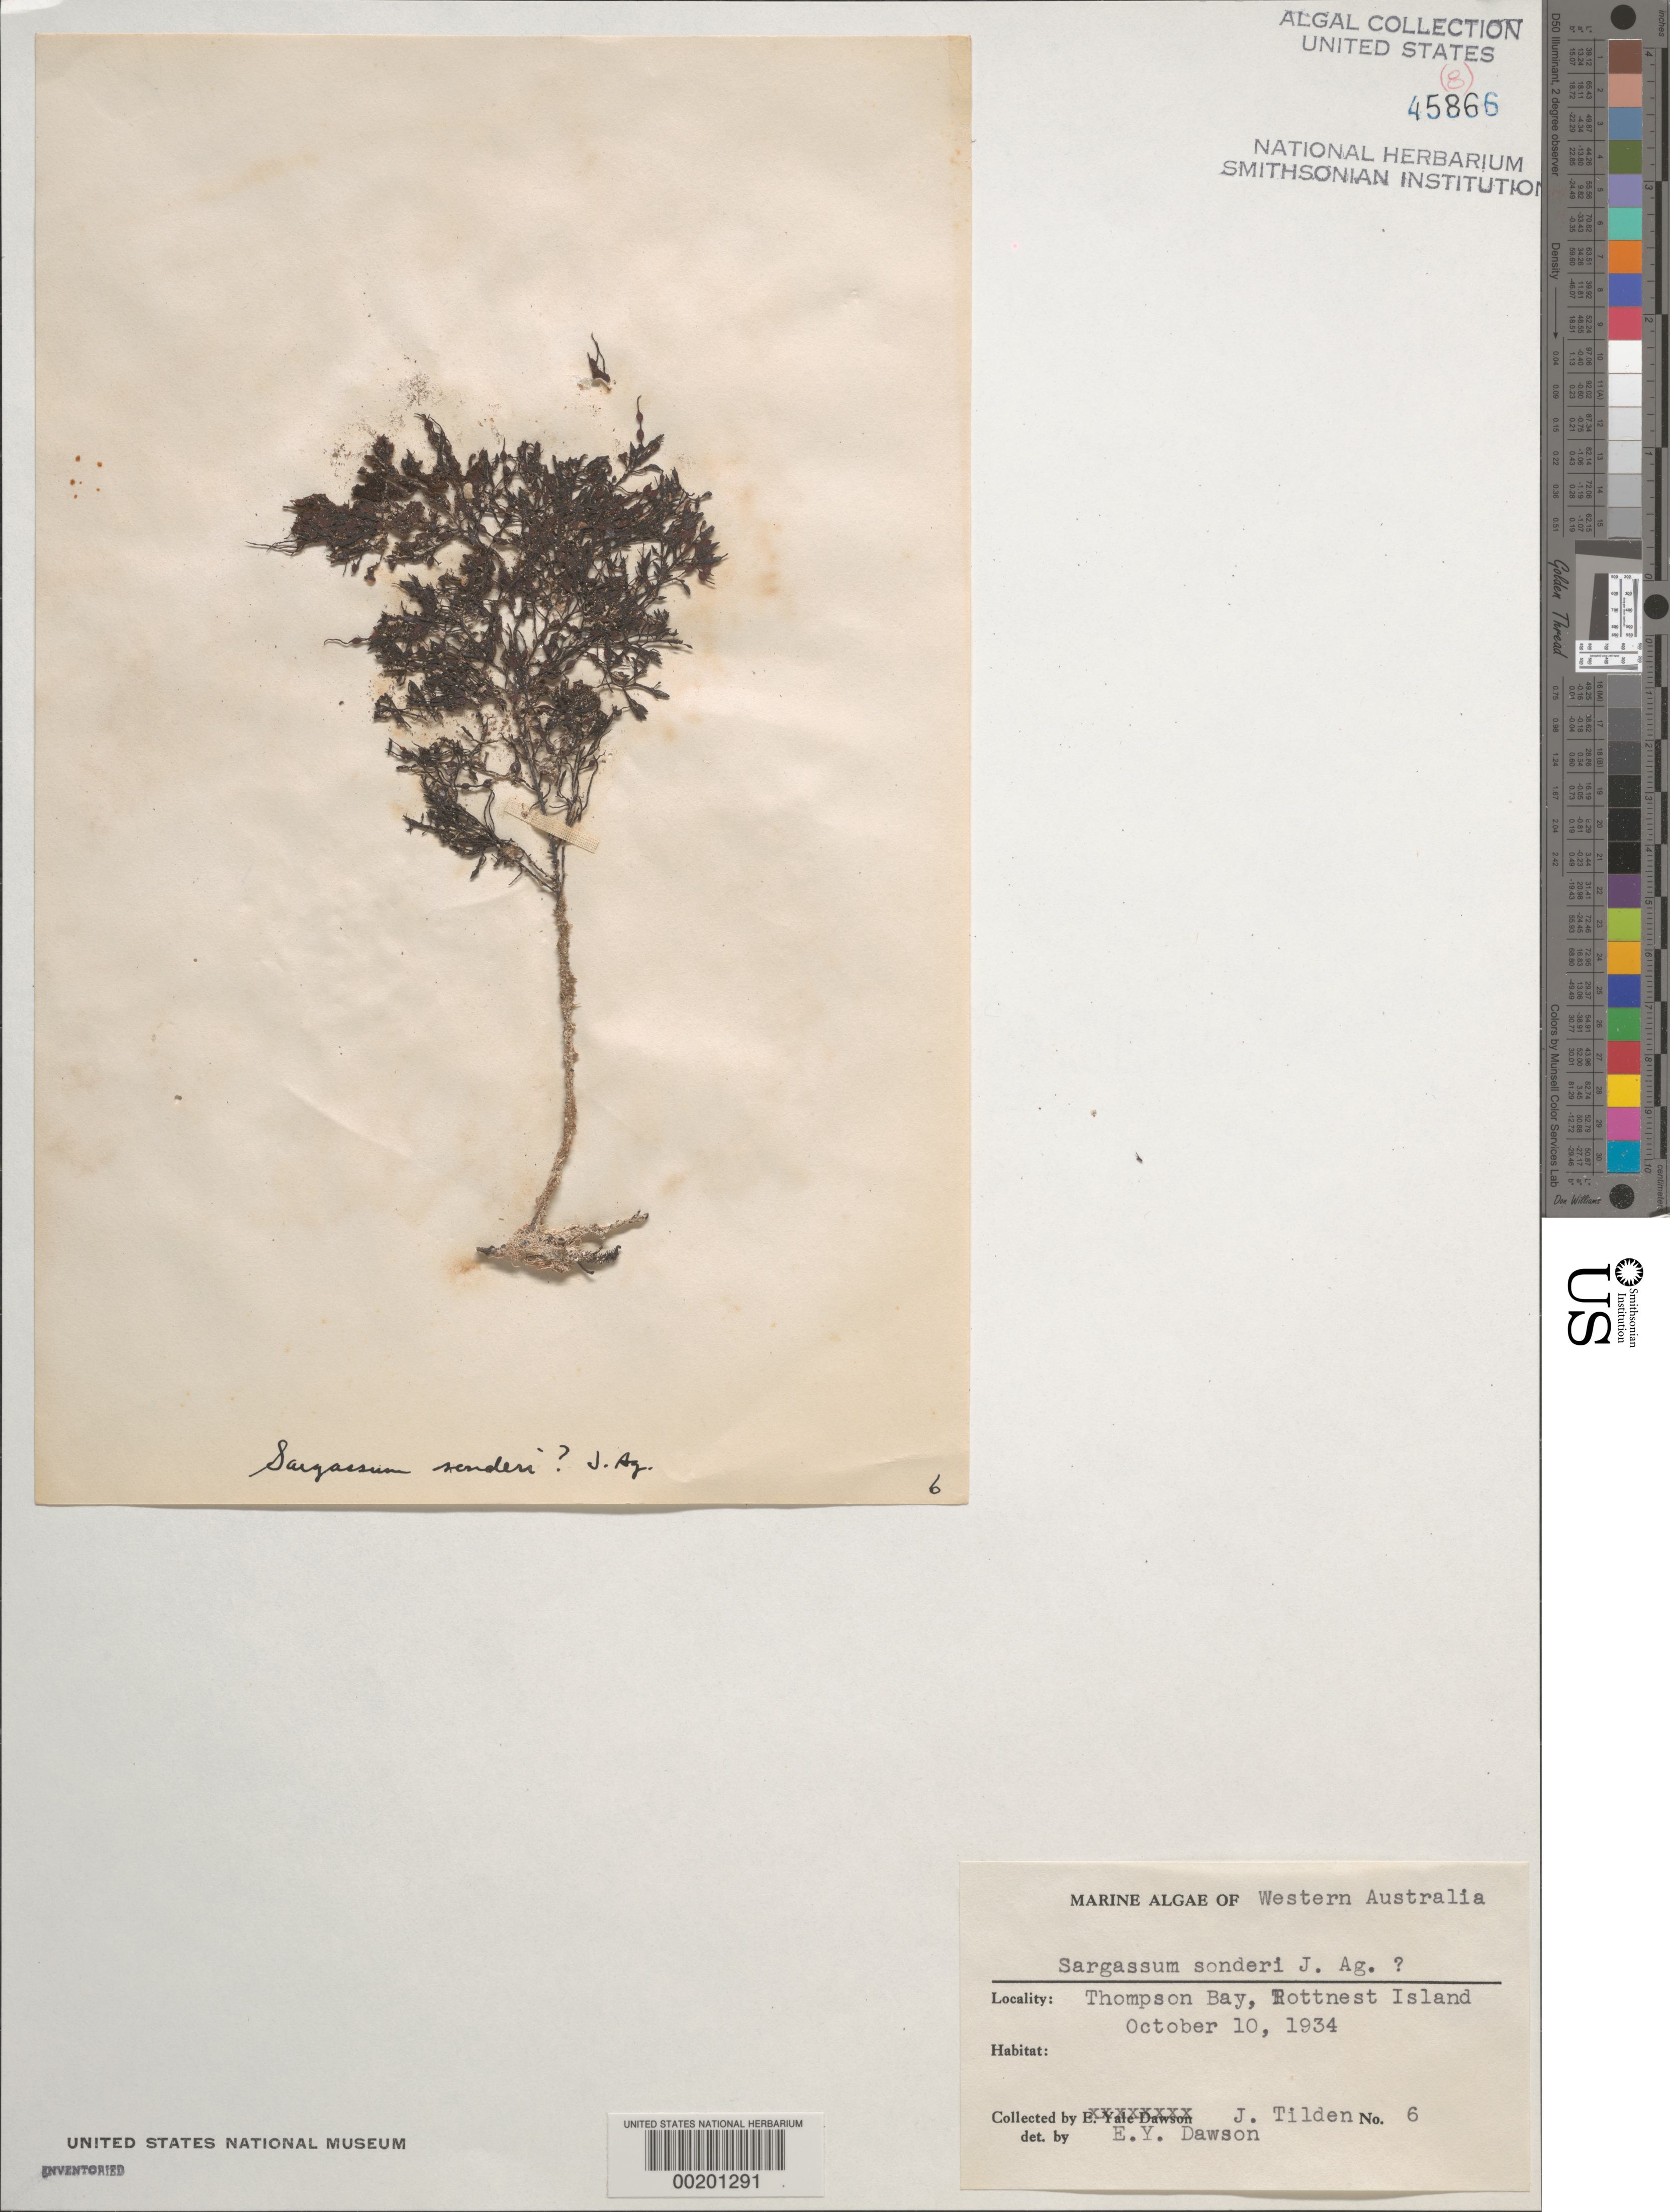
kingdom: Chromista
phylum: Ochrophyta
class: Phaeophyceae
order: Fucales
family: Sargassaceae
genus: Phyllotricha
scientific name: Phyllotricha sonderi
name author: (J. Agardh) Aresch.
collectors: J. E. Tilden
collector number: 6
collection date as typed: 10 Oct 1934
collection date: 1934-10-10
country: Australia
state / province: Western Australia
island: Rottnest Island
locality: Thompson Bay, Rottnest Island.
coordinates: -31.999, 115.548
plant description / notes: Tilden, South Pacific Plants, Second Series, 1934-1935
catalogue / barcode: US 45866